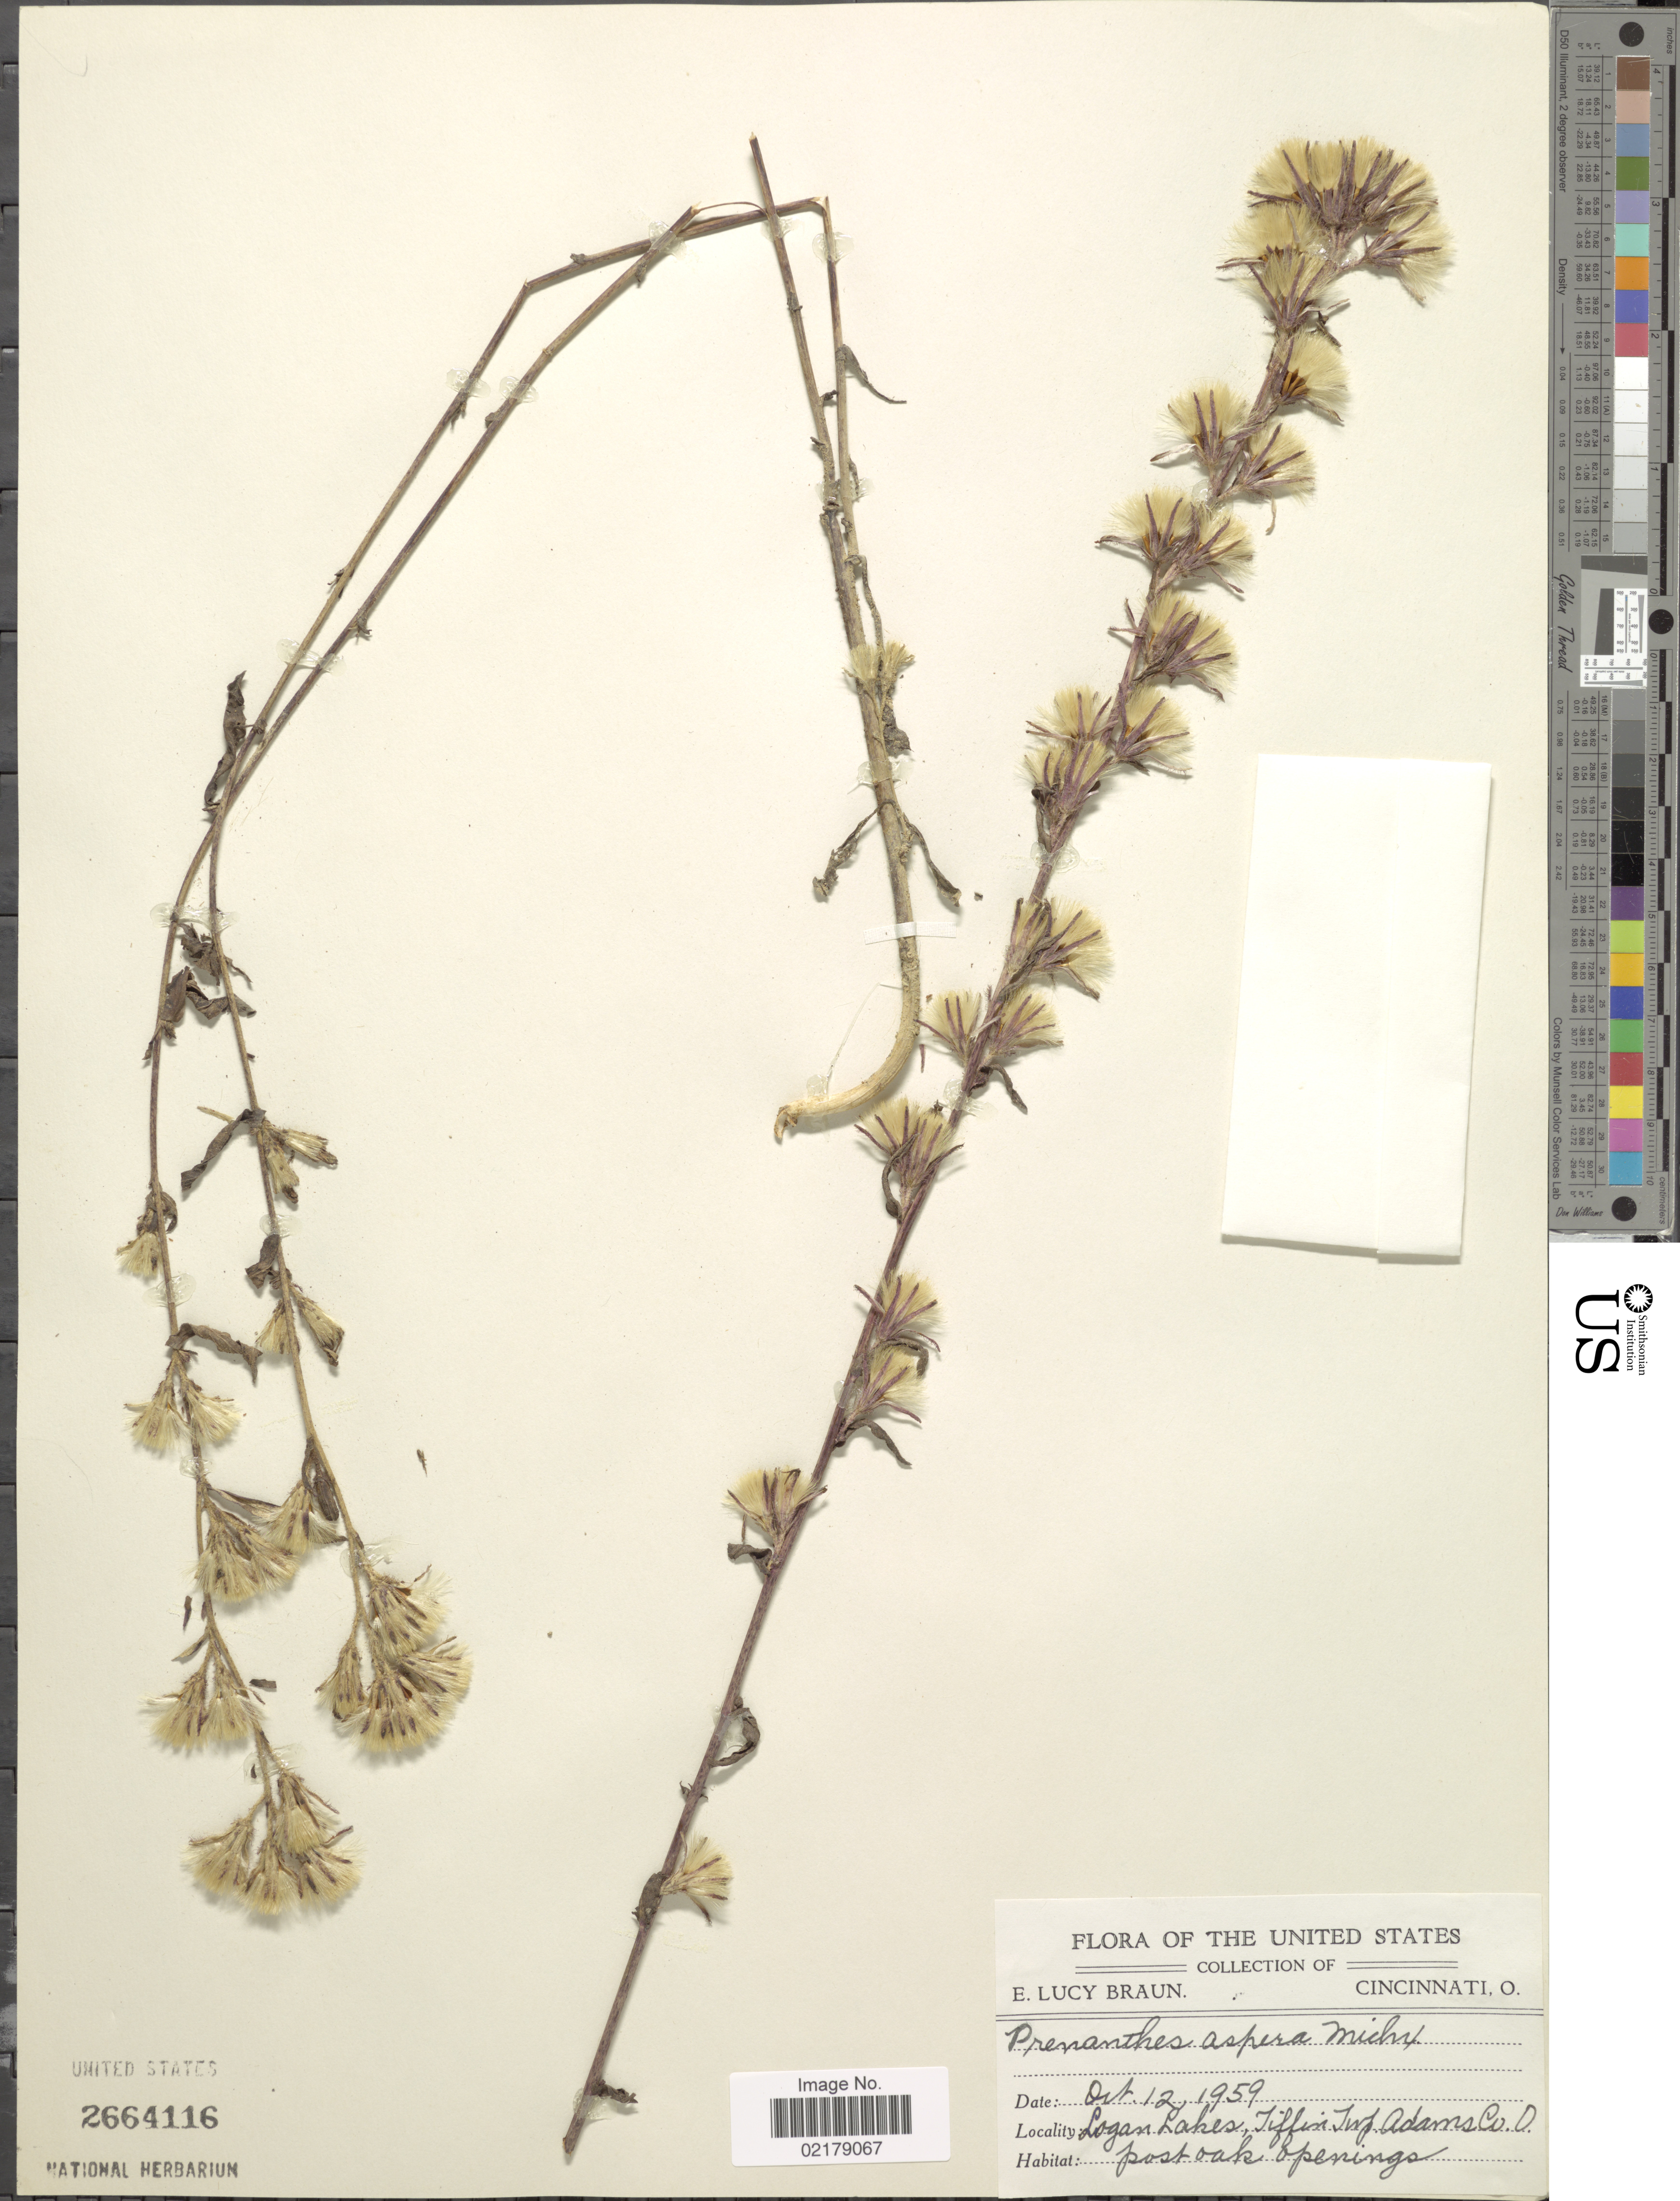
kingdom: Plantae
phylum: Tracheophyta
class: Magnoliopsida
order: Asterales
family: Asteraceae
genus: Nabalus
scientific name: Nabalus asper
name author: (Michx.) Torr. & A. Gray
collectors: E. L. Braun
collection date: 1959-10-12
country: United States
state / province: Ohio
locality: Logan Lakes, Tifflin Twp Adams Co, post oak openings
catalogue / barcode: US 2664116